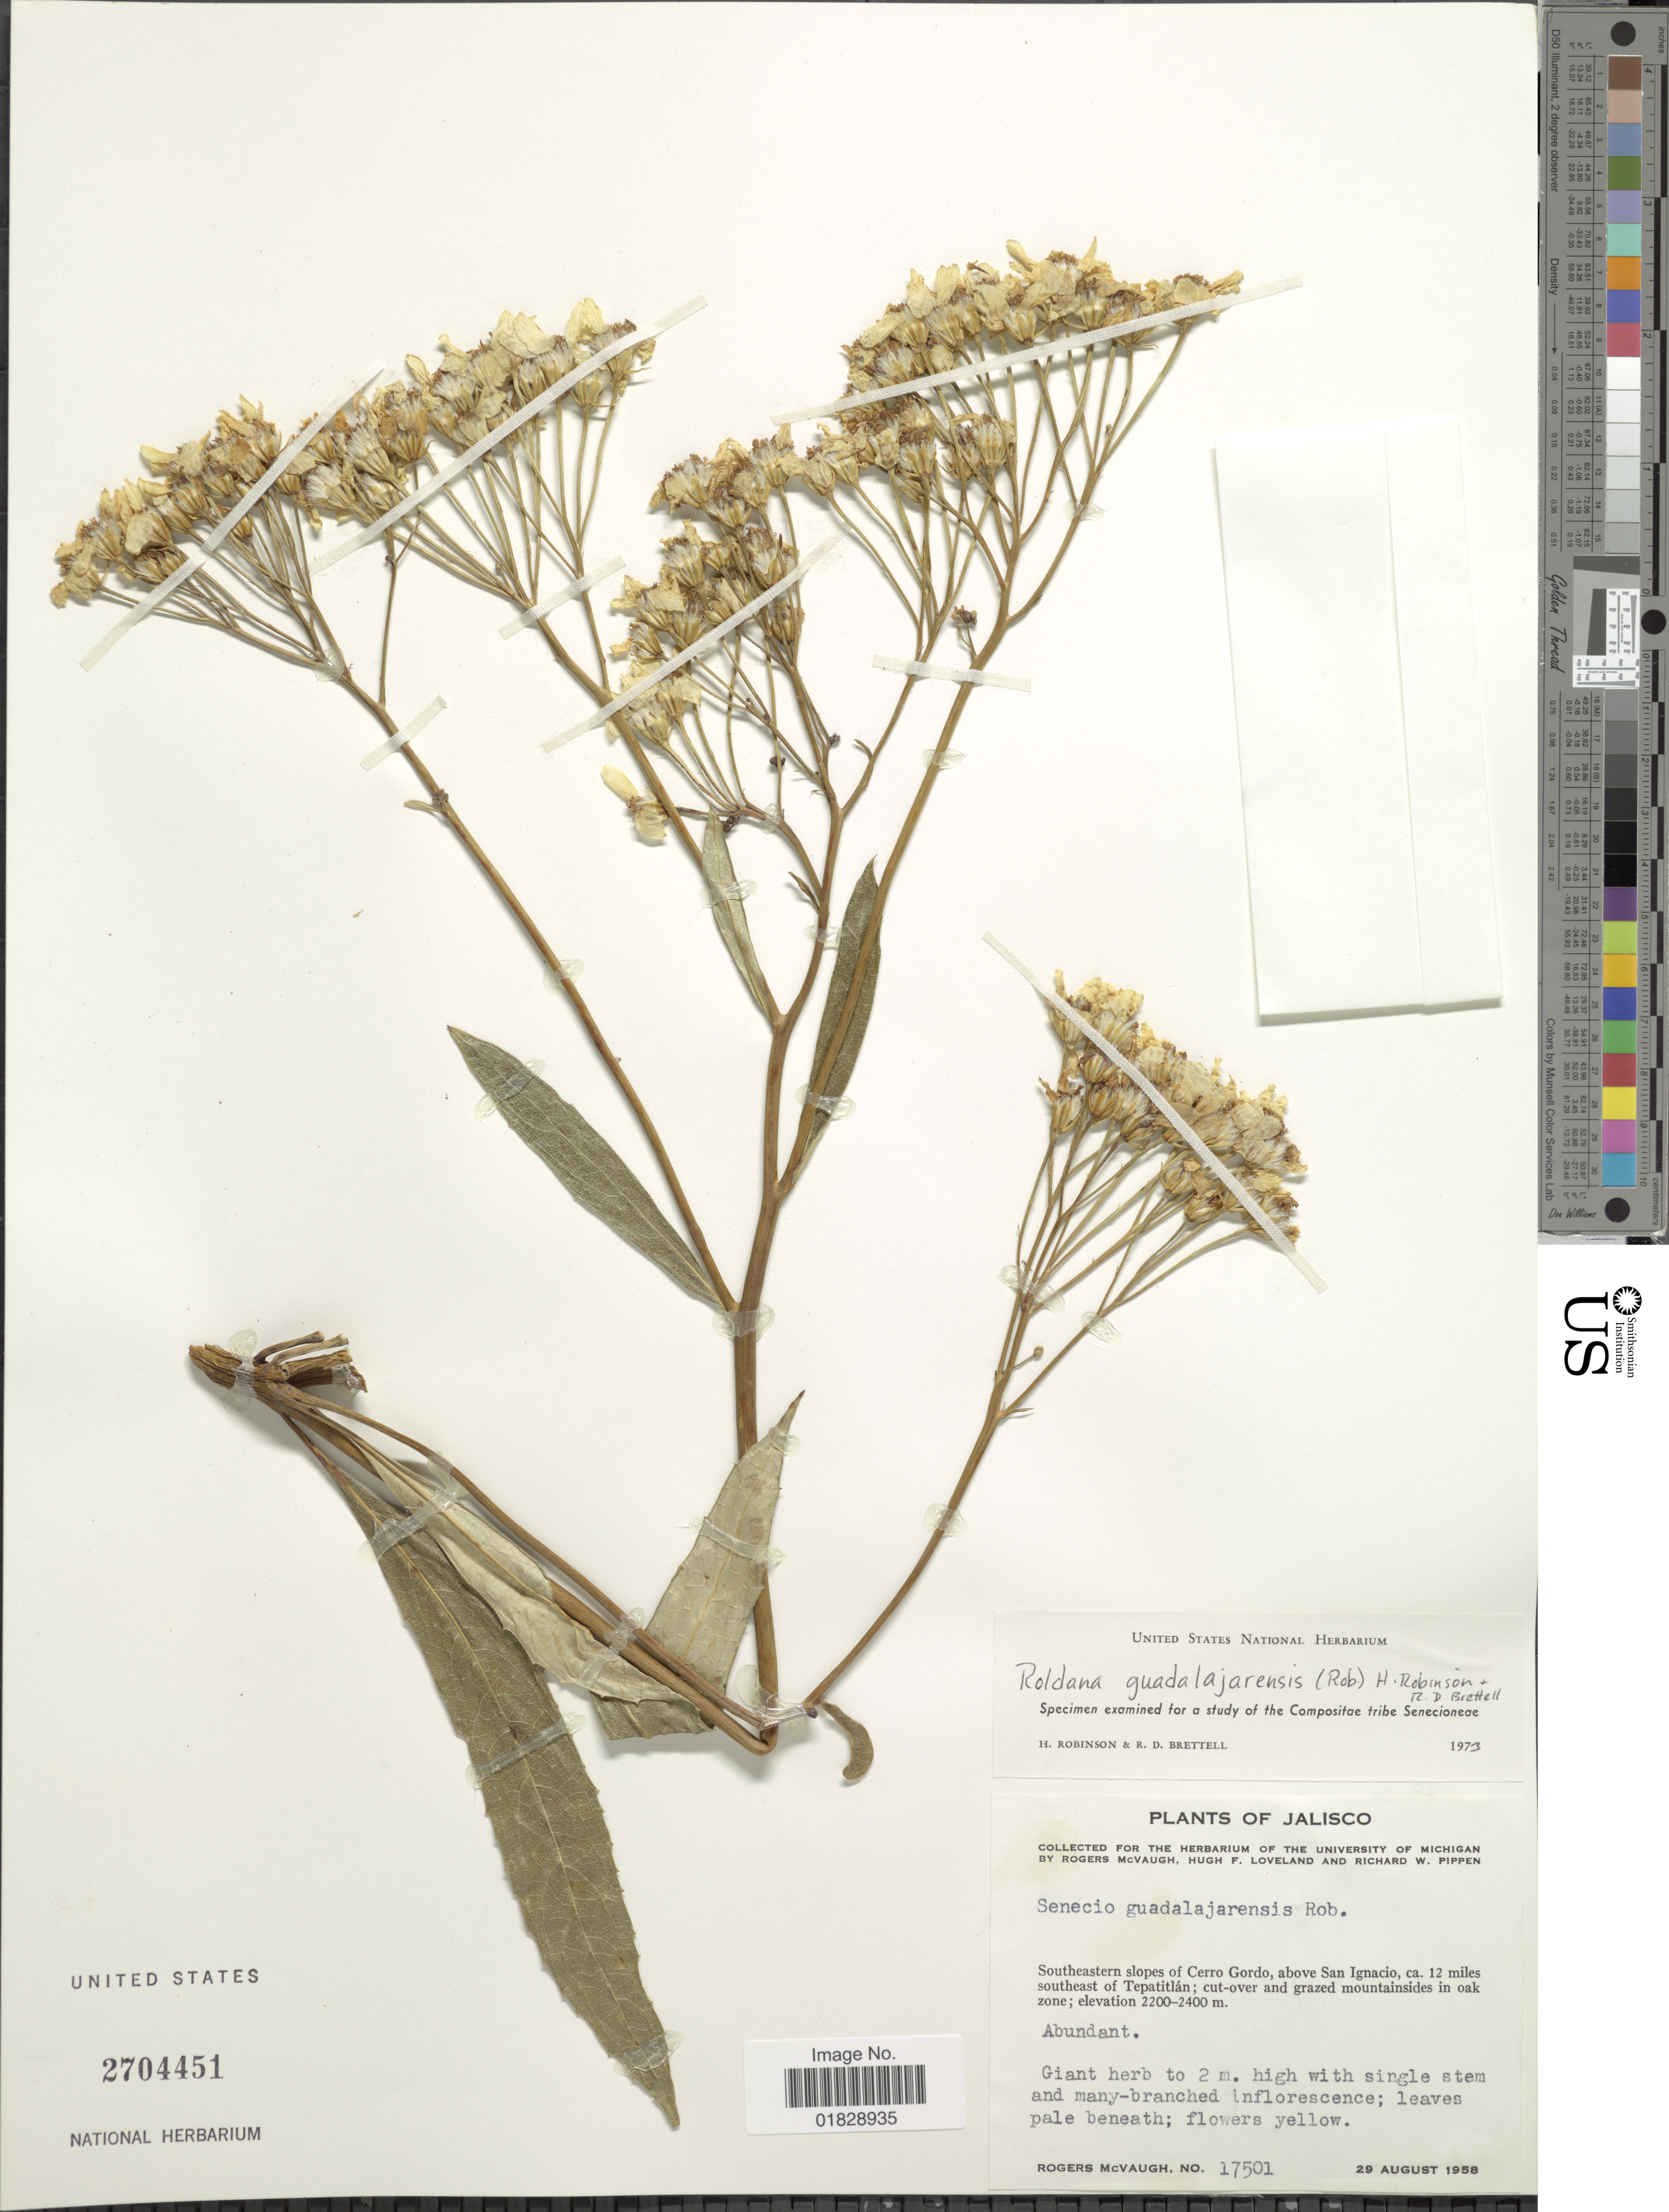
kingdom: Plantae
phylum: Tracheophyta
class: Magnoliopsida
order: Asterales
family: Asteraceae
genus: Roldana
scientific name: Roldana guadalajarensis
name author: (B.L. Rob.) H. Rob. & Brettell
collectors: R. McVaugh & R. W. Pippen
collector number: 17501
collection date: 1958-08-29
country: Mexico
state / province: Jalisco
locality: Southeastern slopes of Cerro Gordo, above San Ignacio, ca. 12 miles southeast of Tepatitlán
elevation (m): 2200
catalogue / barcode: US 2704451